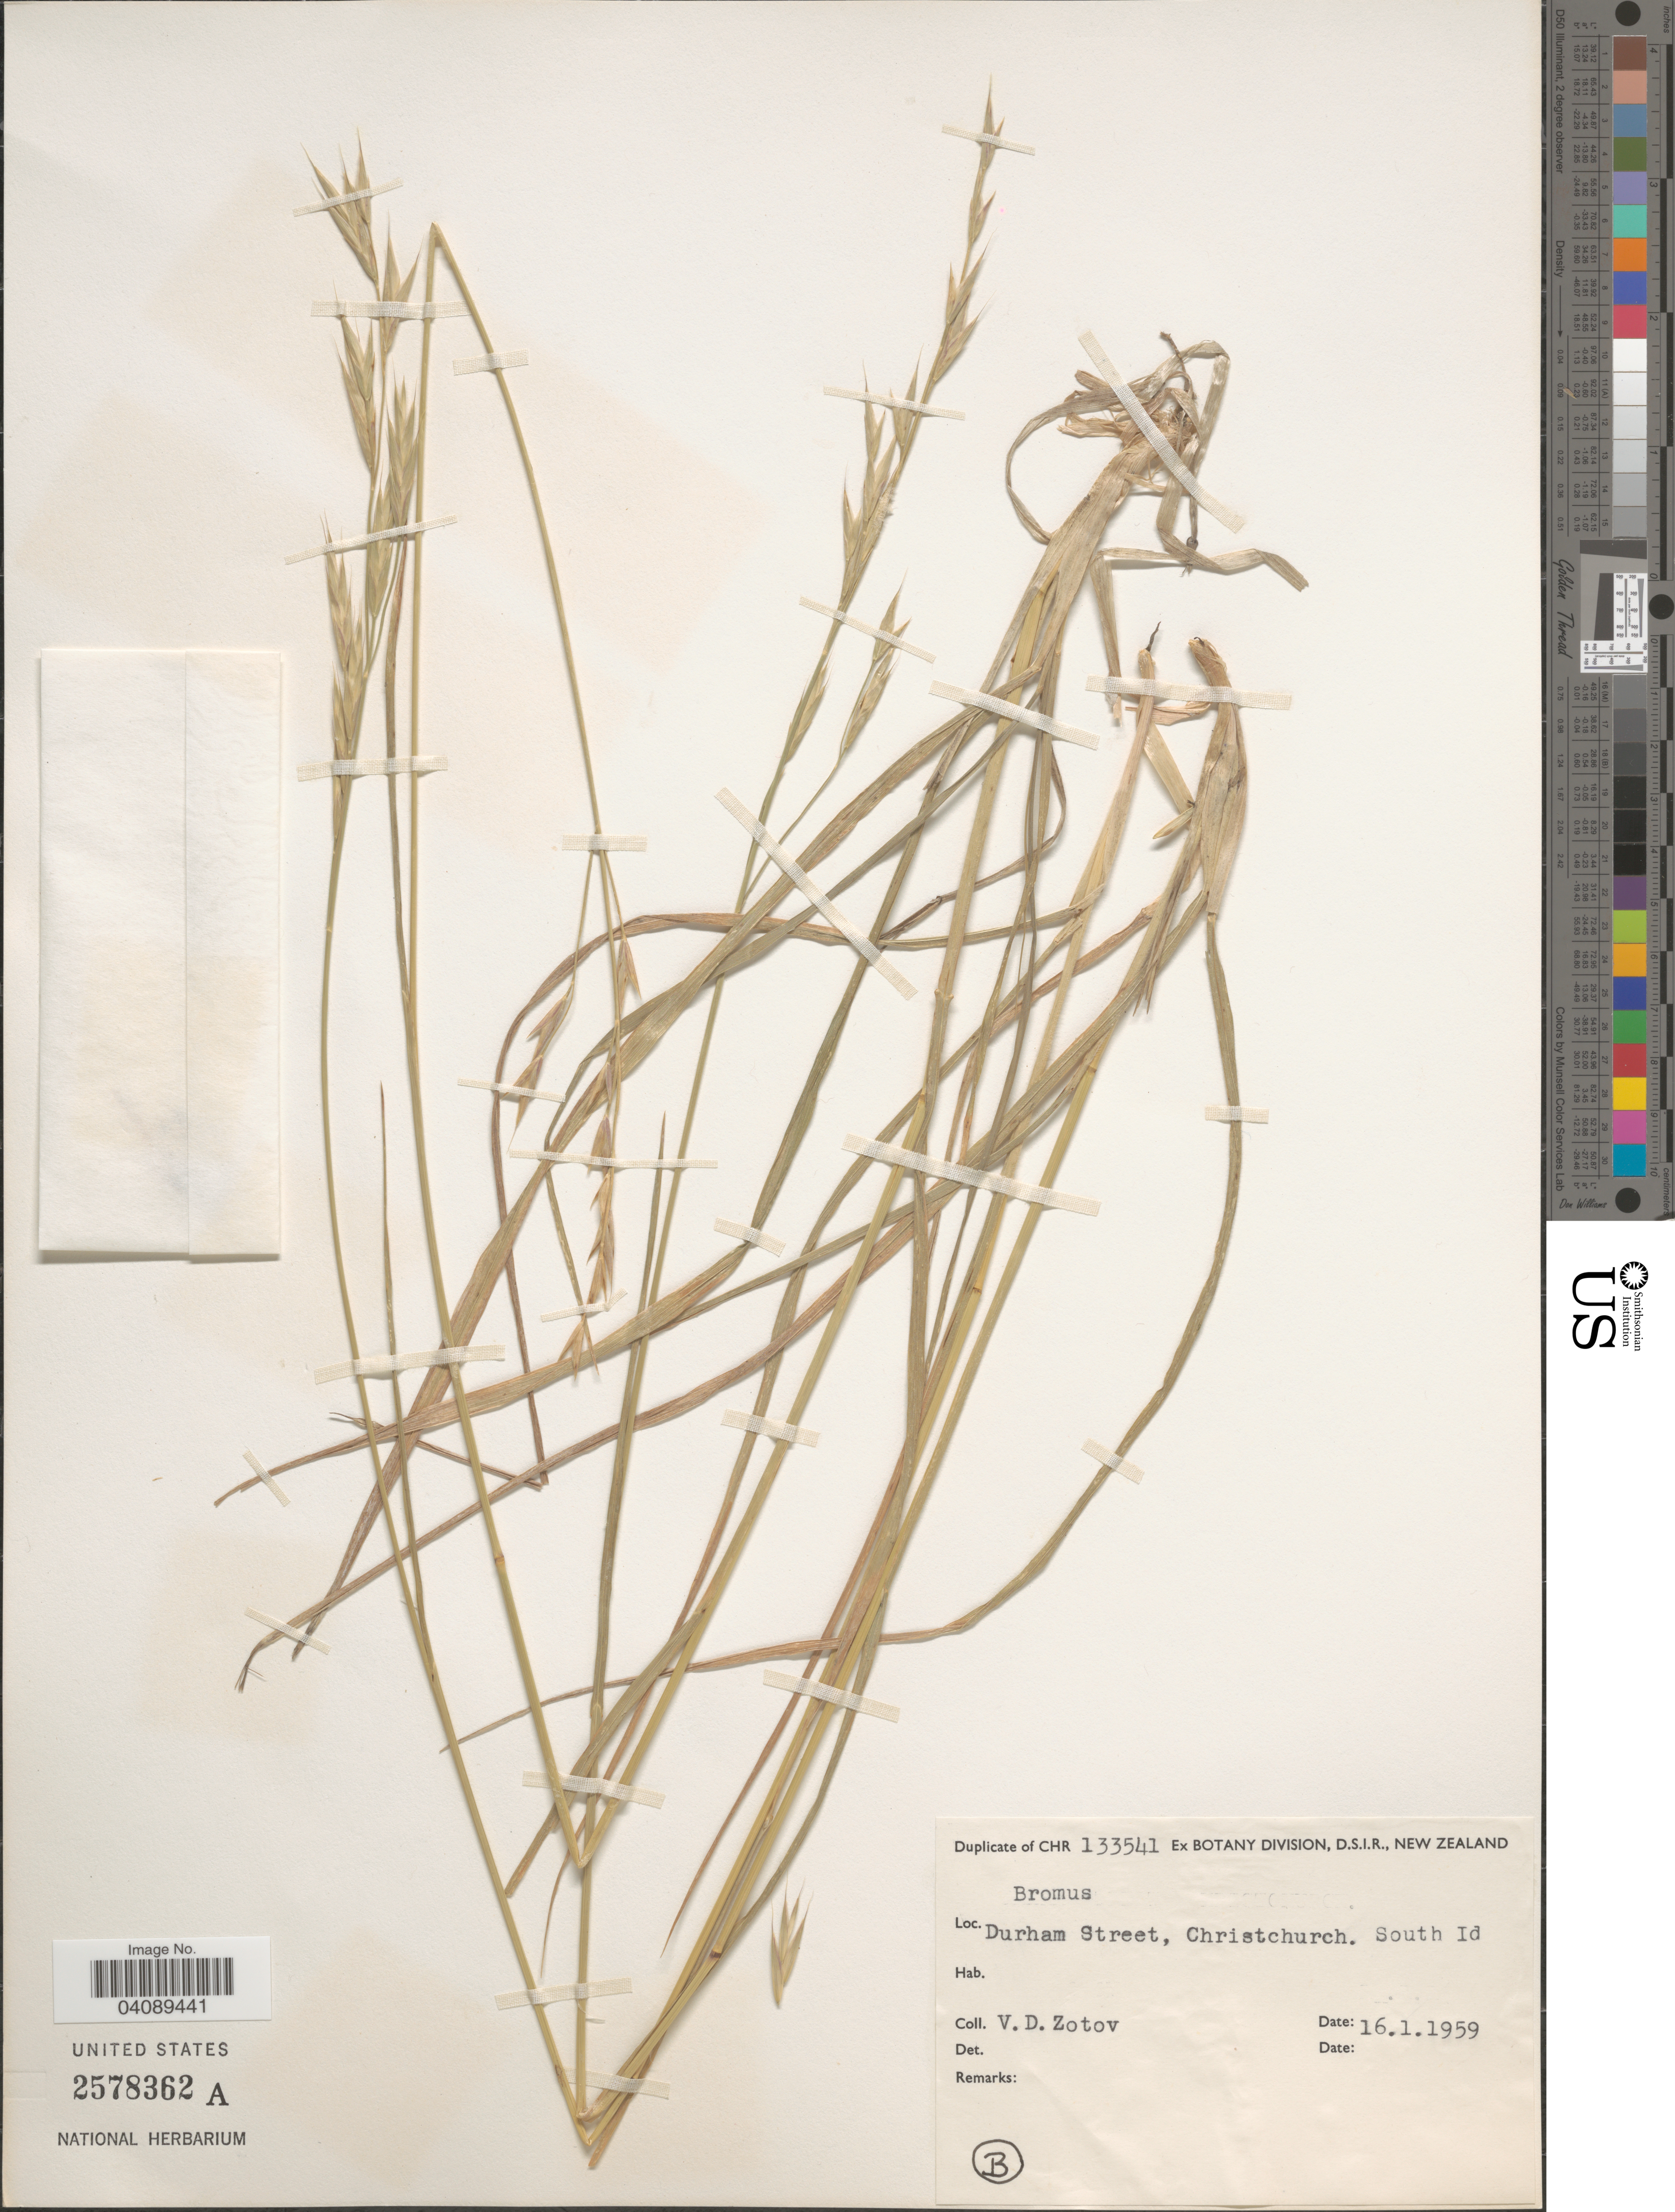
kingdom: Plantae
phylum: Tracheophyta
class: Liliopsida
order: Poales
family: Poaceae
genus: Bromus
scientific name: Bromus sp.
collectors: V. Zotov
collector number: CHR133541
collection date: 1959-01-16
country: New Zealand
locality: Durham Street, Christchurch. South Id.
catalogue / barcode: US 2578362A